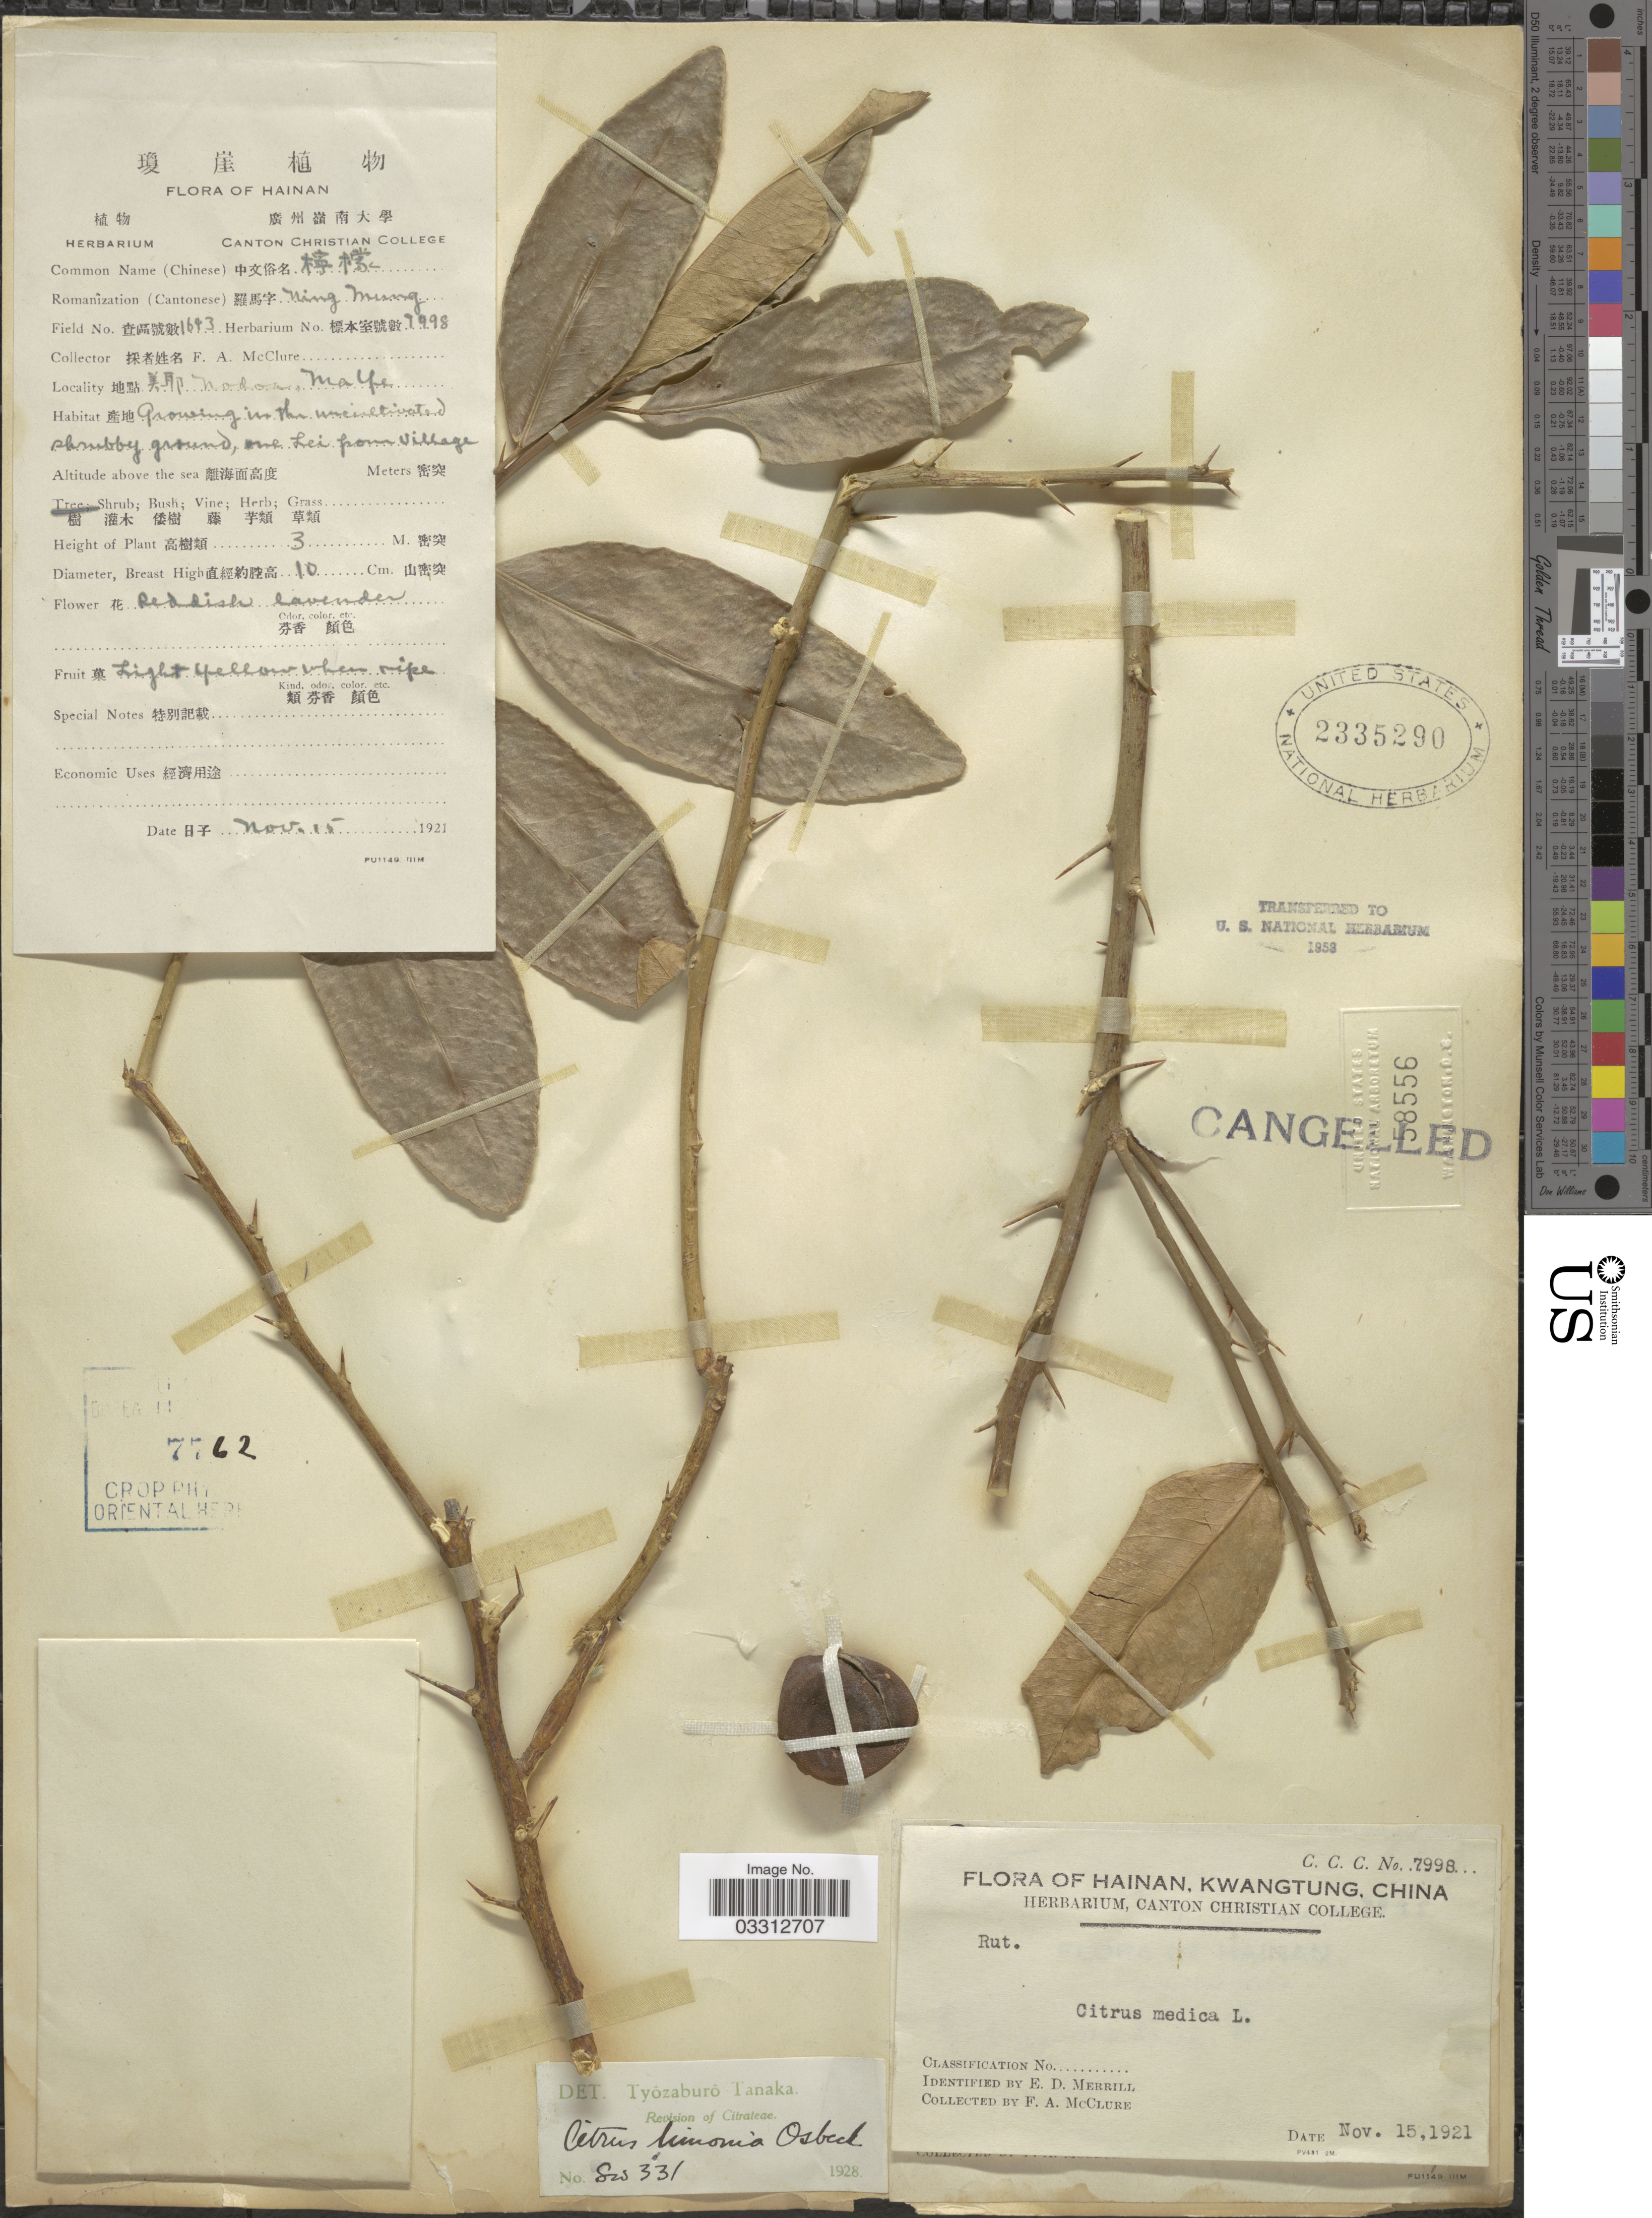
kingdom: Plantae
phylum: Tracheophyta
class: Magnoliopsida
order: Sapindales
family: Rutaceae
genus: Citrus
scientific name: Citrus x limonia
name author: Osbeck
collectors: F. A. McClure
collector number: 1643/7998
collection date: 1921-11-15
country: China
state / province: Hainan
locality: Kwangtung, Nodoa, Malfe.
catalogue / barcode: US 2335290